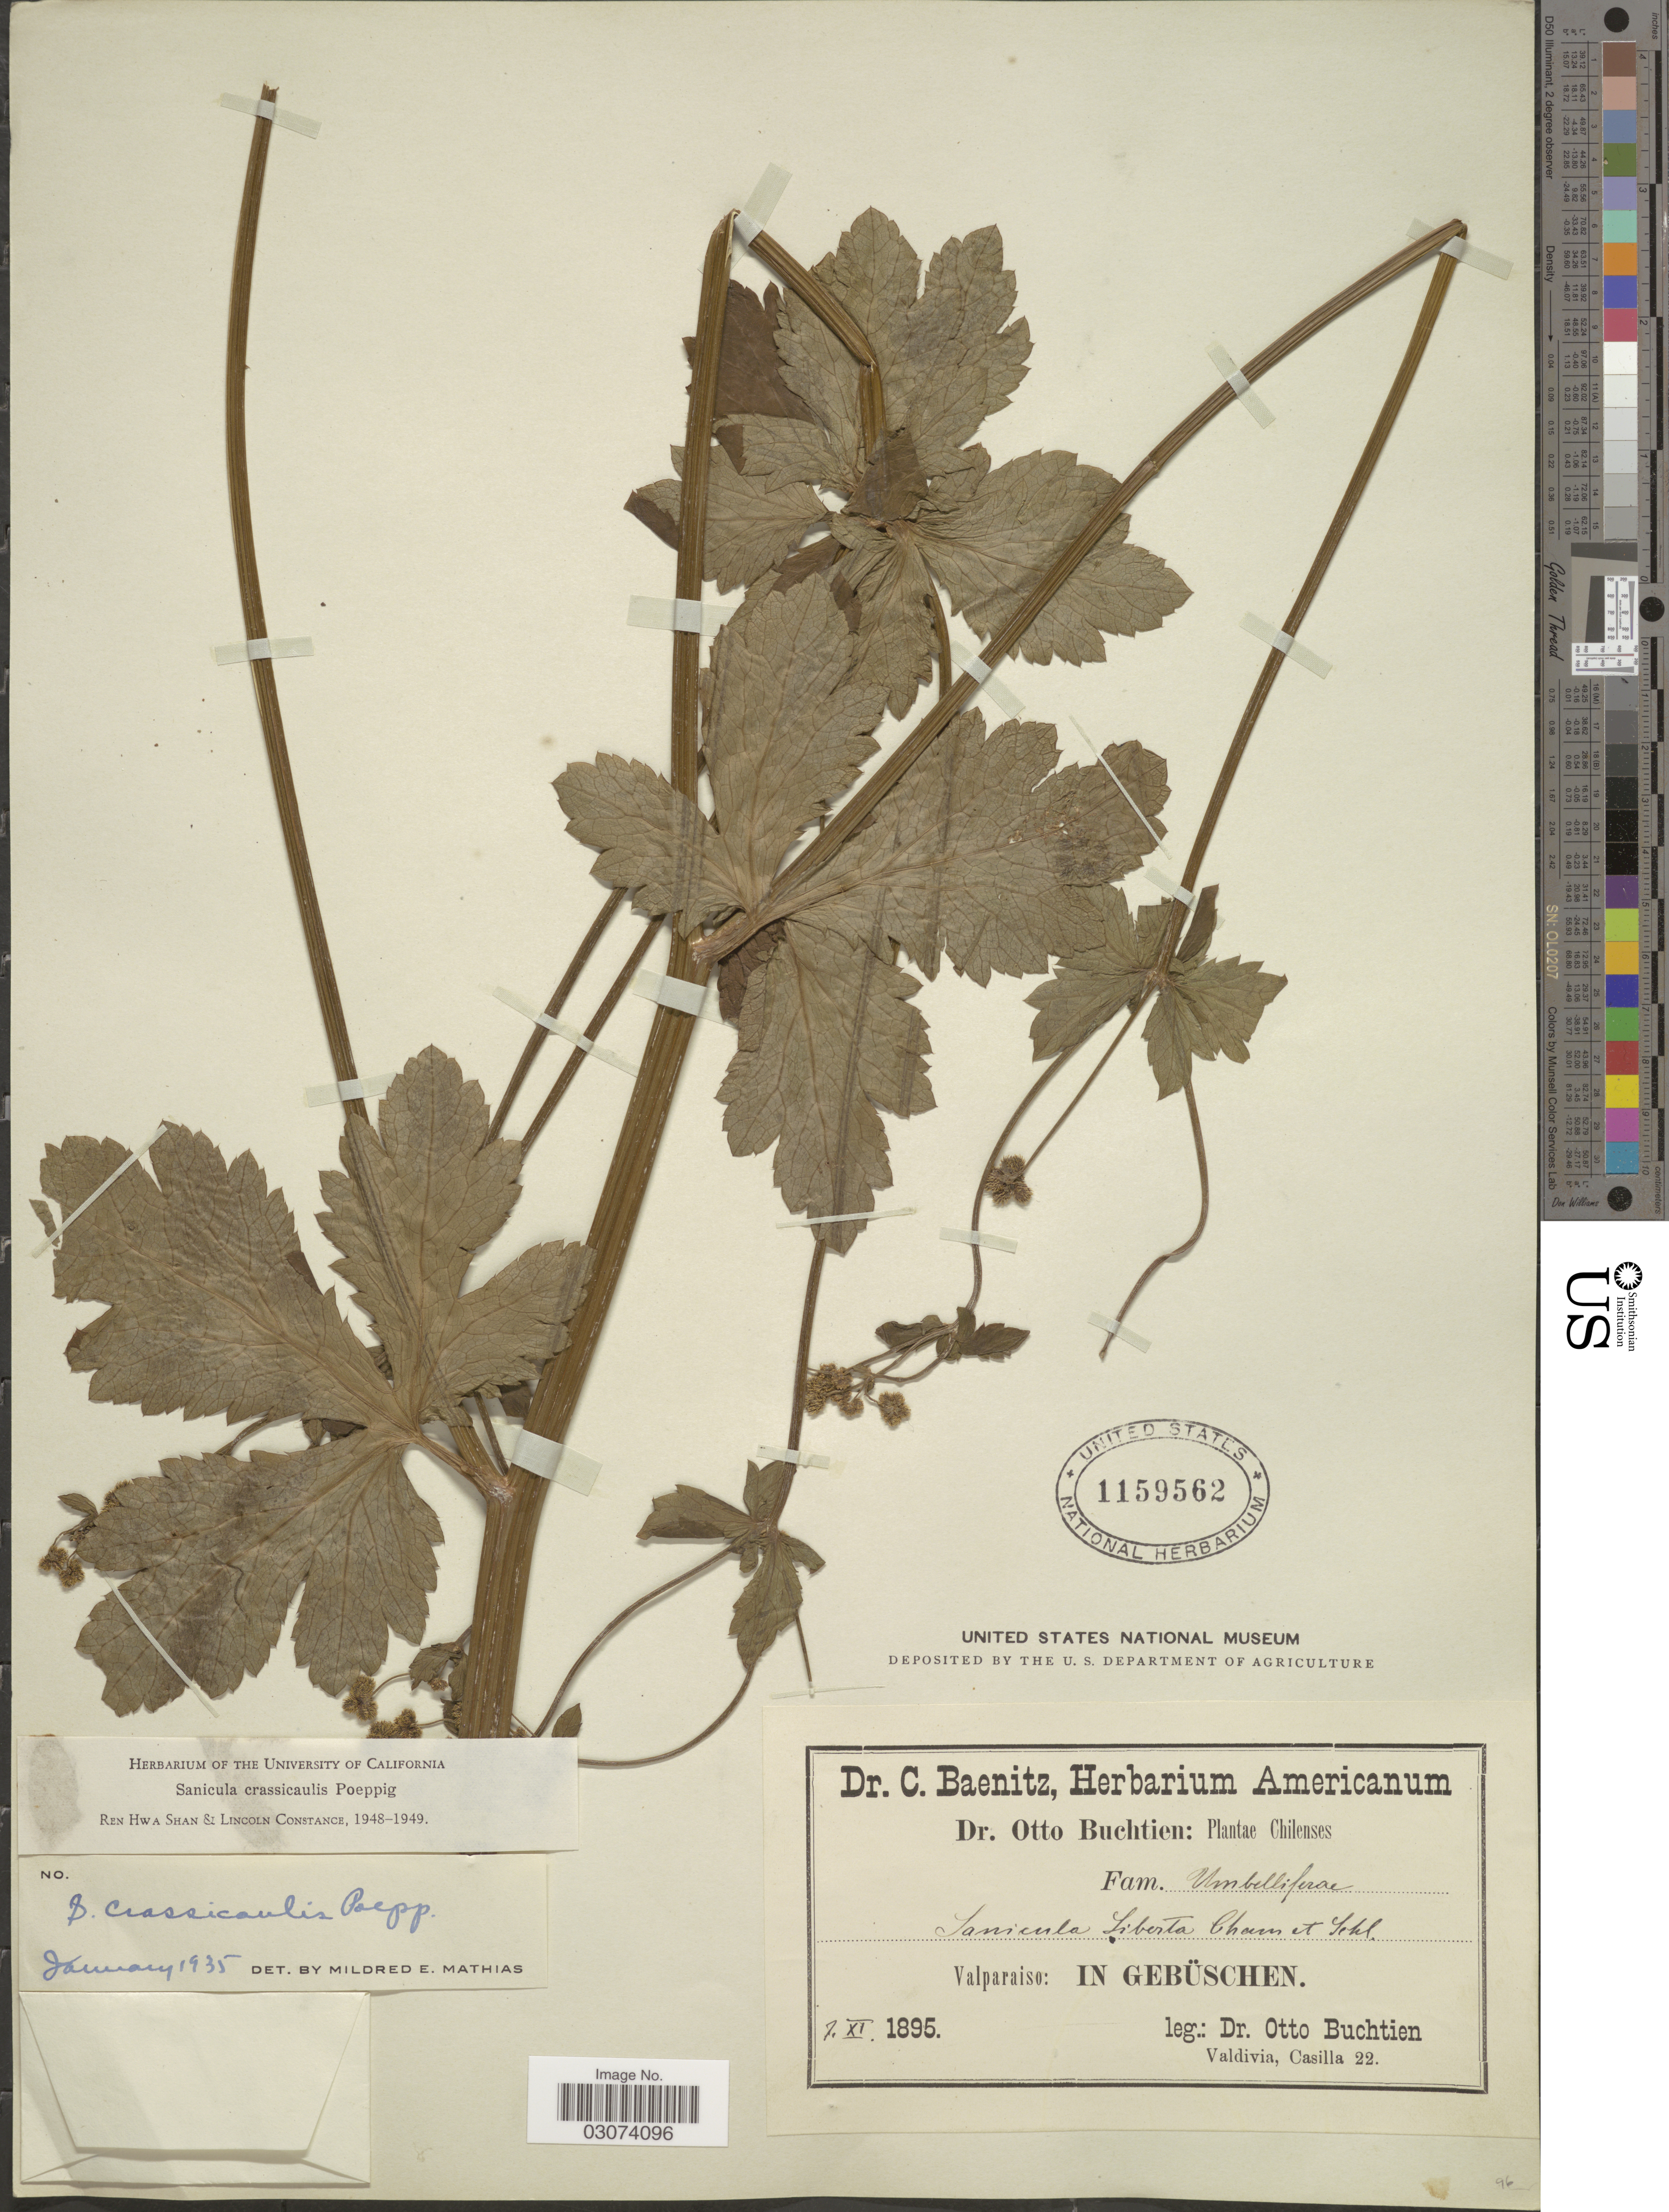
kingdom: Plantae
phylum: Tracheophyta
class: Magnoliopsida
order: Apiales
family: Apiaceae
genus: Sanicula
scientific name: Sanicula crassicaulis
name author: Poepp. ex DC.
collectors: O. Buchtien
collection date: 1895-11-07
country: Chile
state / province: Valparaíso (V)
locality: In Gebüschen.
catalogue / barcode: US 1159562